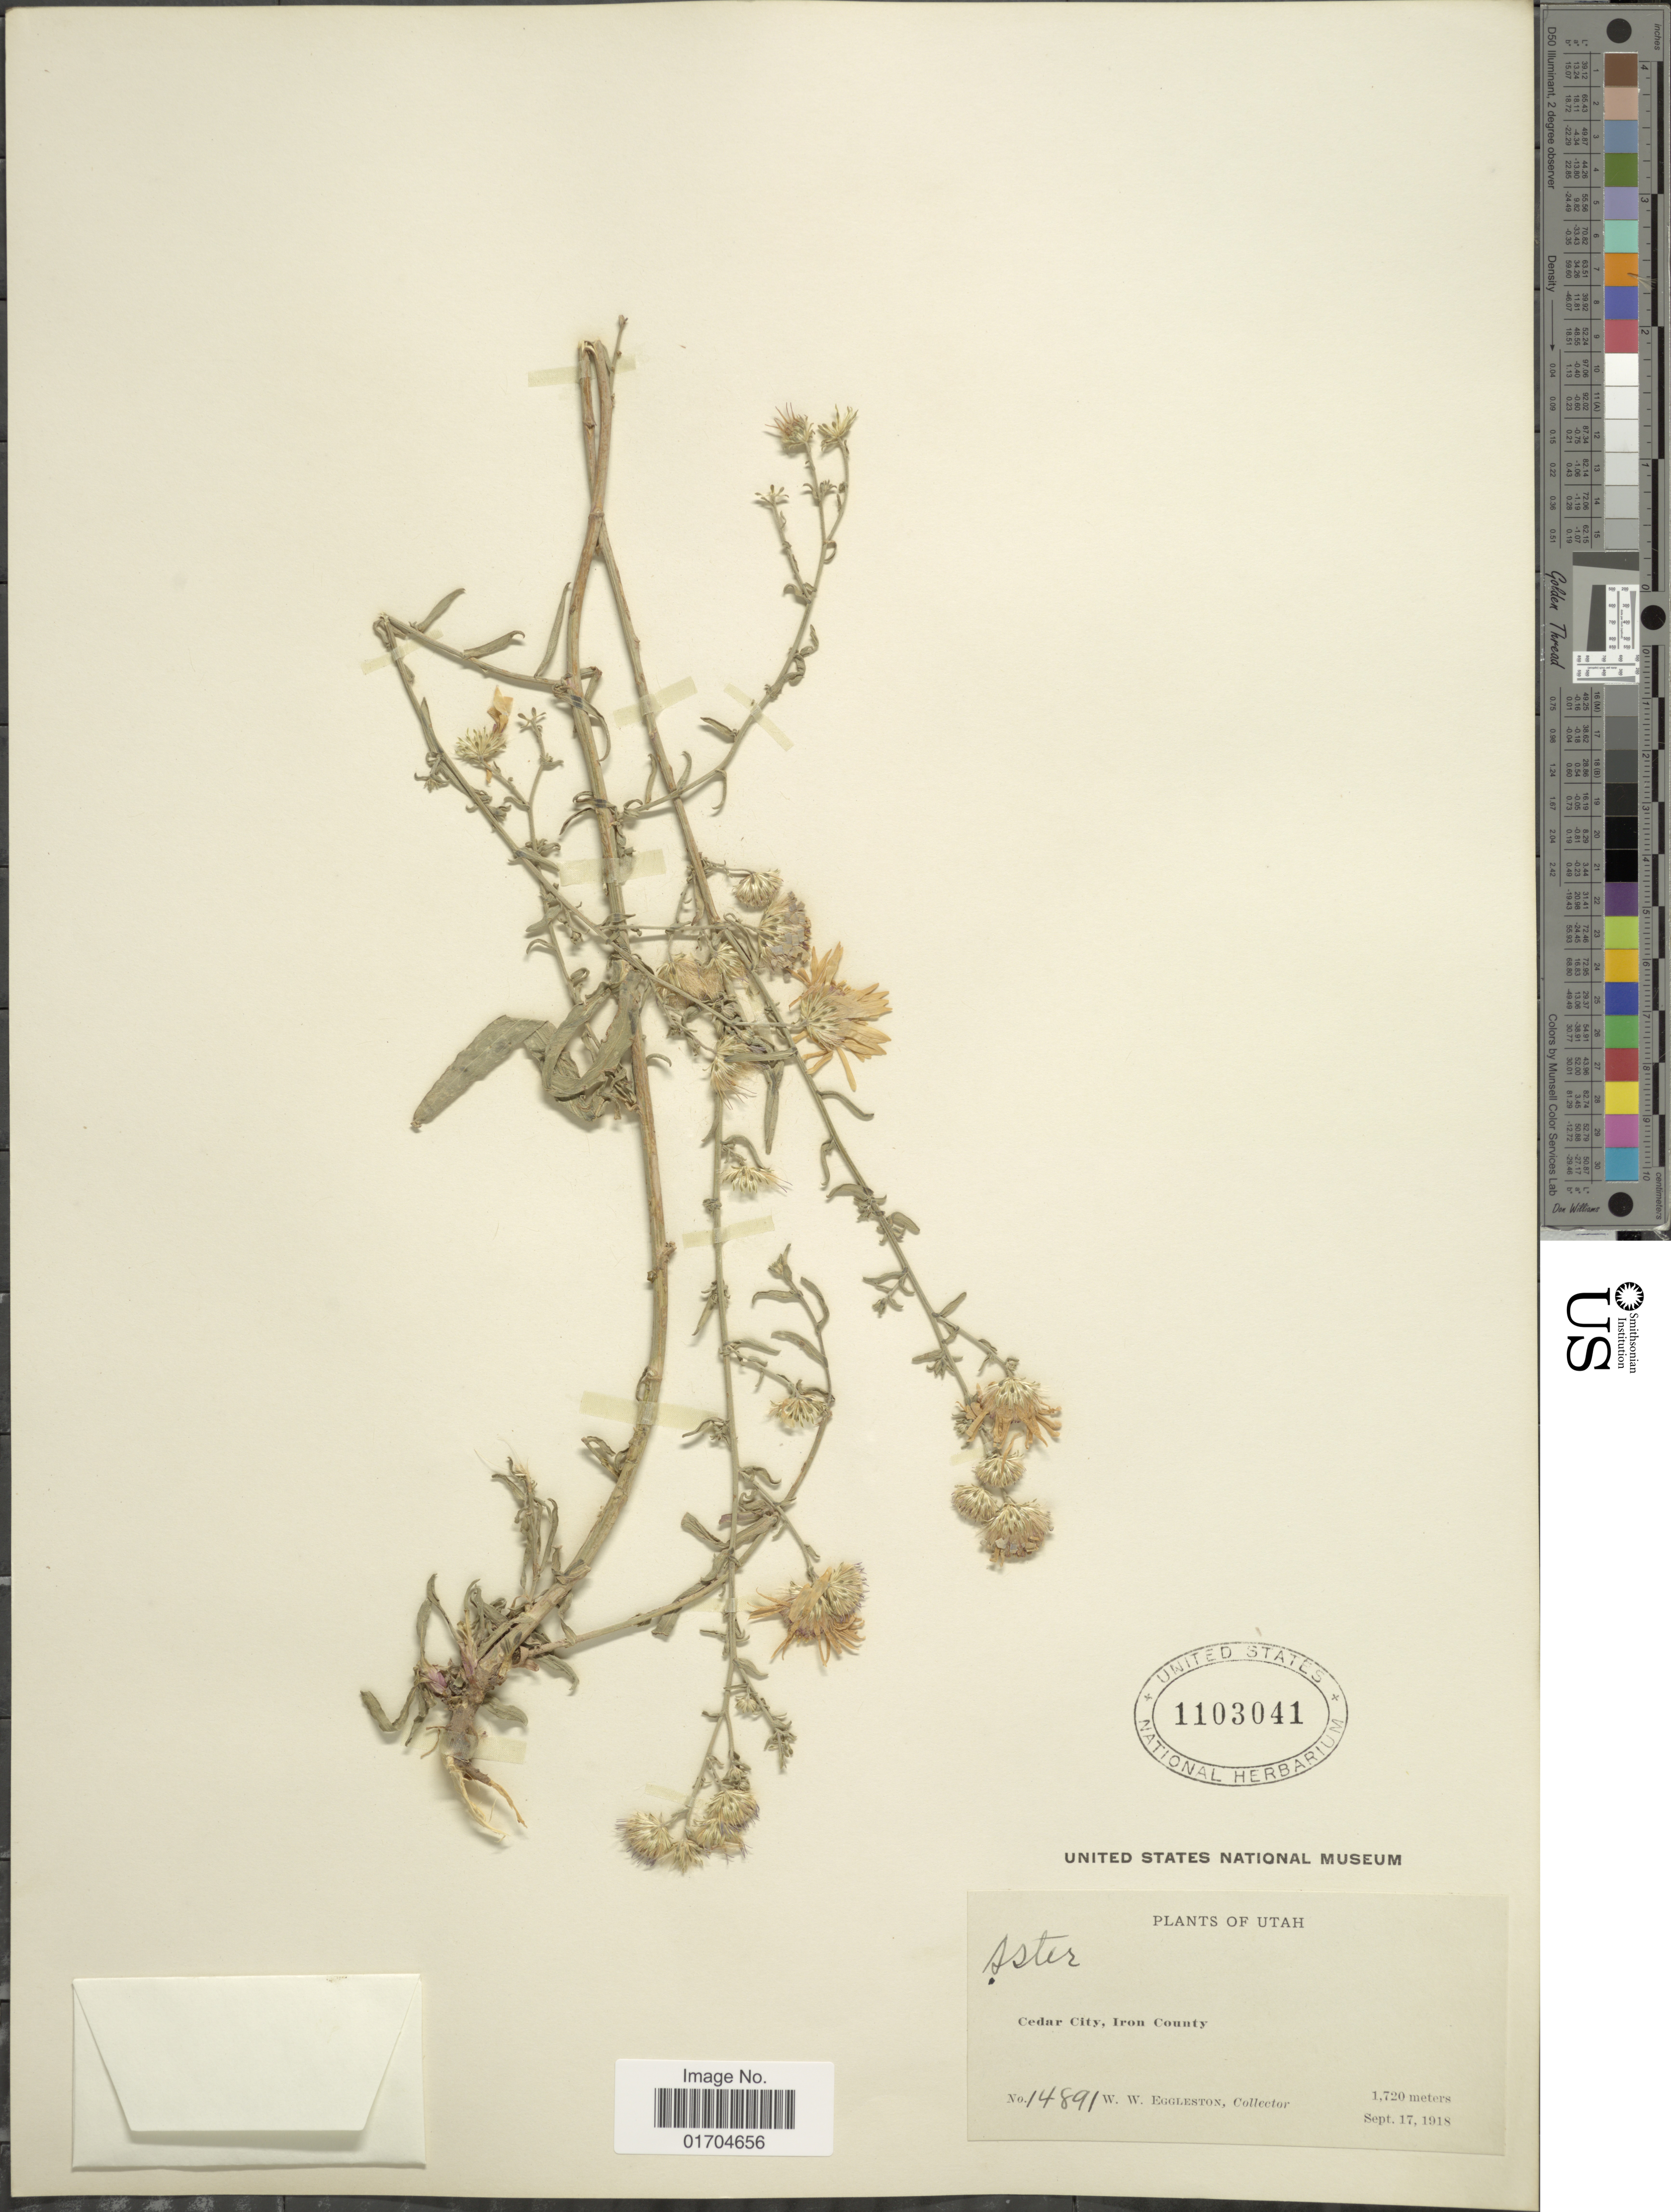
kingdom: Plantae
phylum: Tracheophyta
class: Magnoliopsida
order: Asterales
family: Asteraceae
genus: Symphyotrichum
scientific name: Symphyotrichum sp.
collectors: W. W. Eggleston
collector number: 14891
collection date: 1918-09-17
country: United States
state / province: Utah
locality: Cedar City, Iron County.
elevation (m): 1720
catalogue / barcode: US 1103041